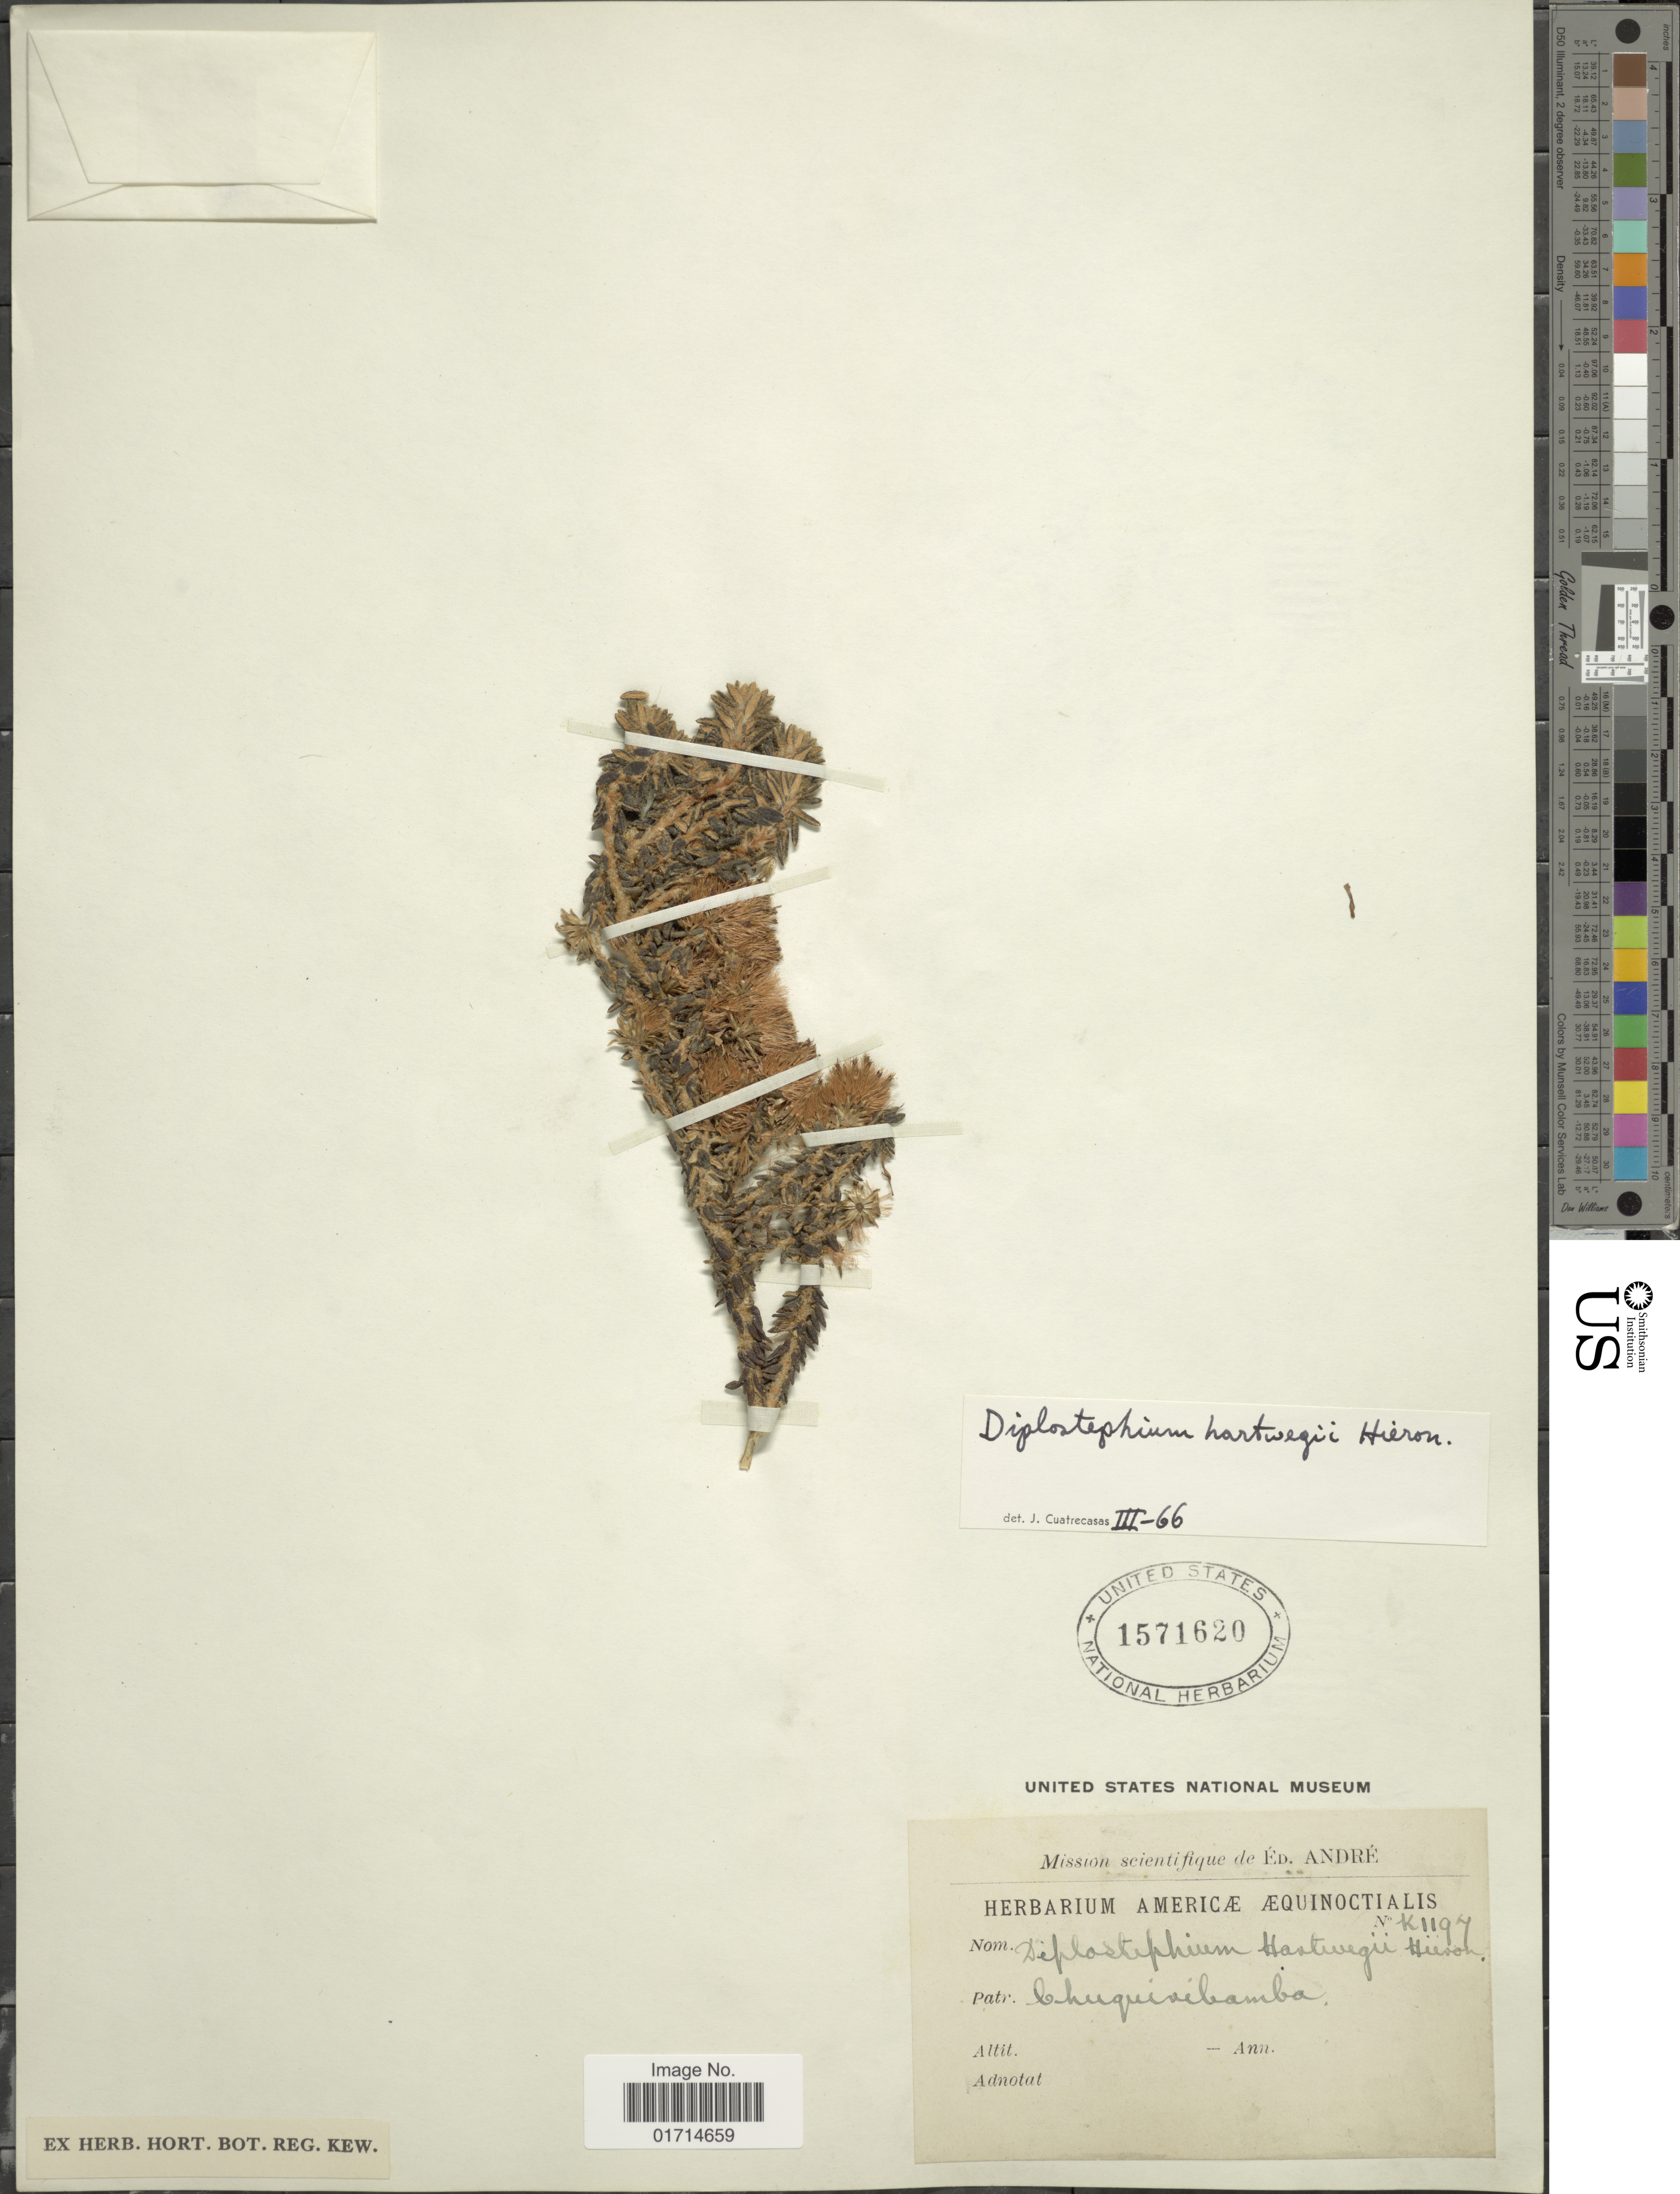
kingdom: Plantae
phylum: Tracheophyta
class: Magnoliopsida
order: Asterales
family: Asteraceae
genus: Diplostephium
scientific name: Diplostephium hartwegii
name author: Hieron.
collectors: É. F. André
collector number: K1197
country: Peru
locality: Chuquibamba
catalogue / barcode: US 1571620